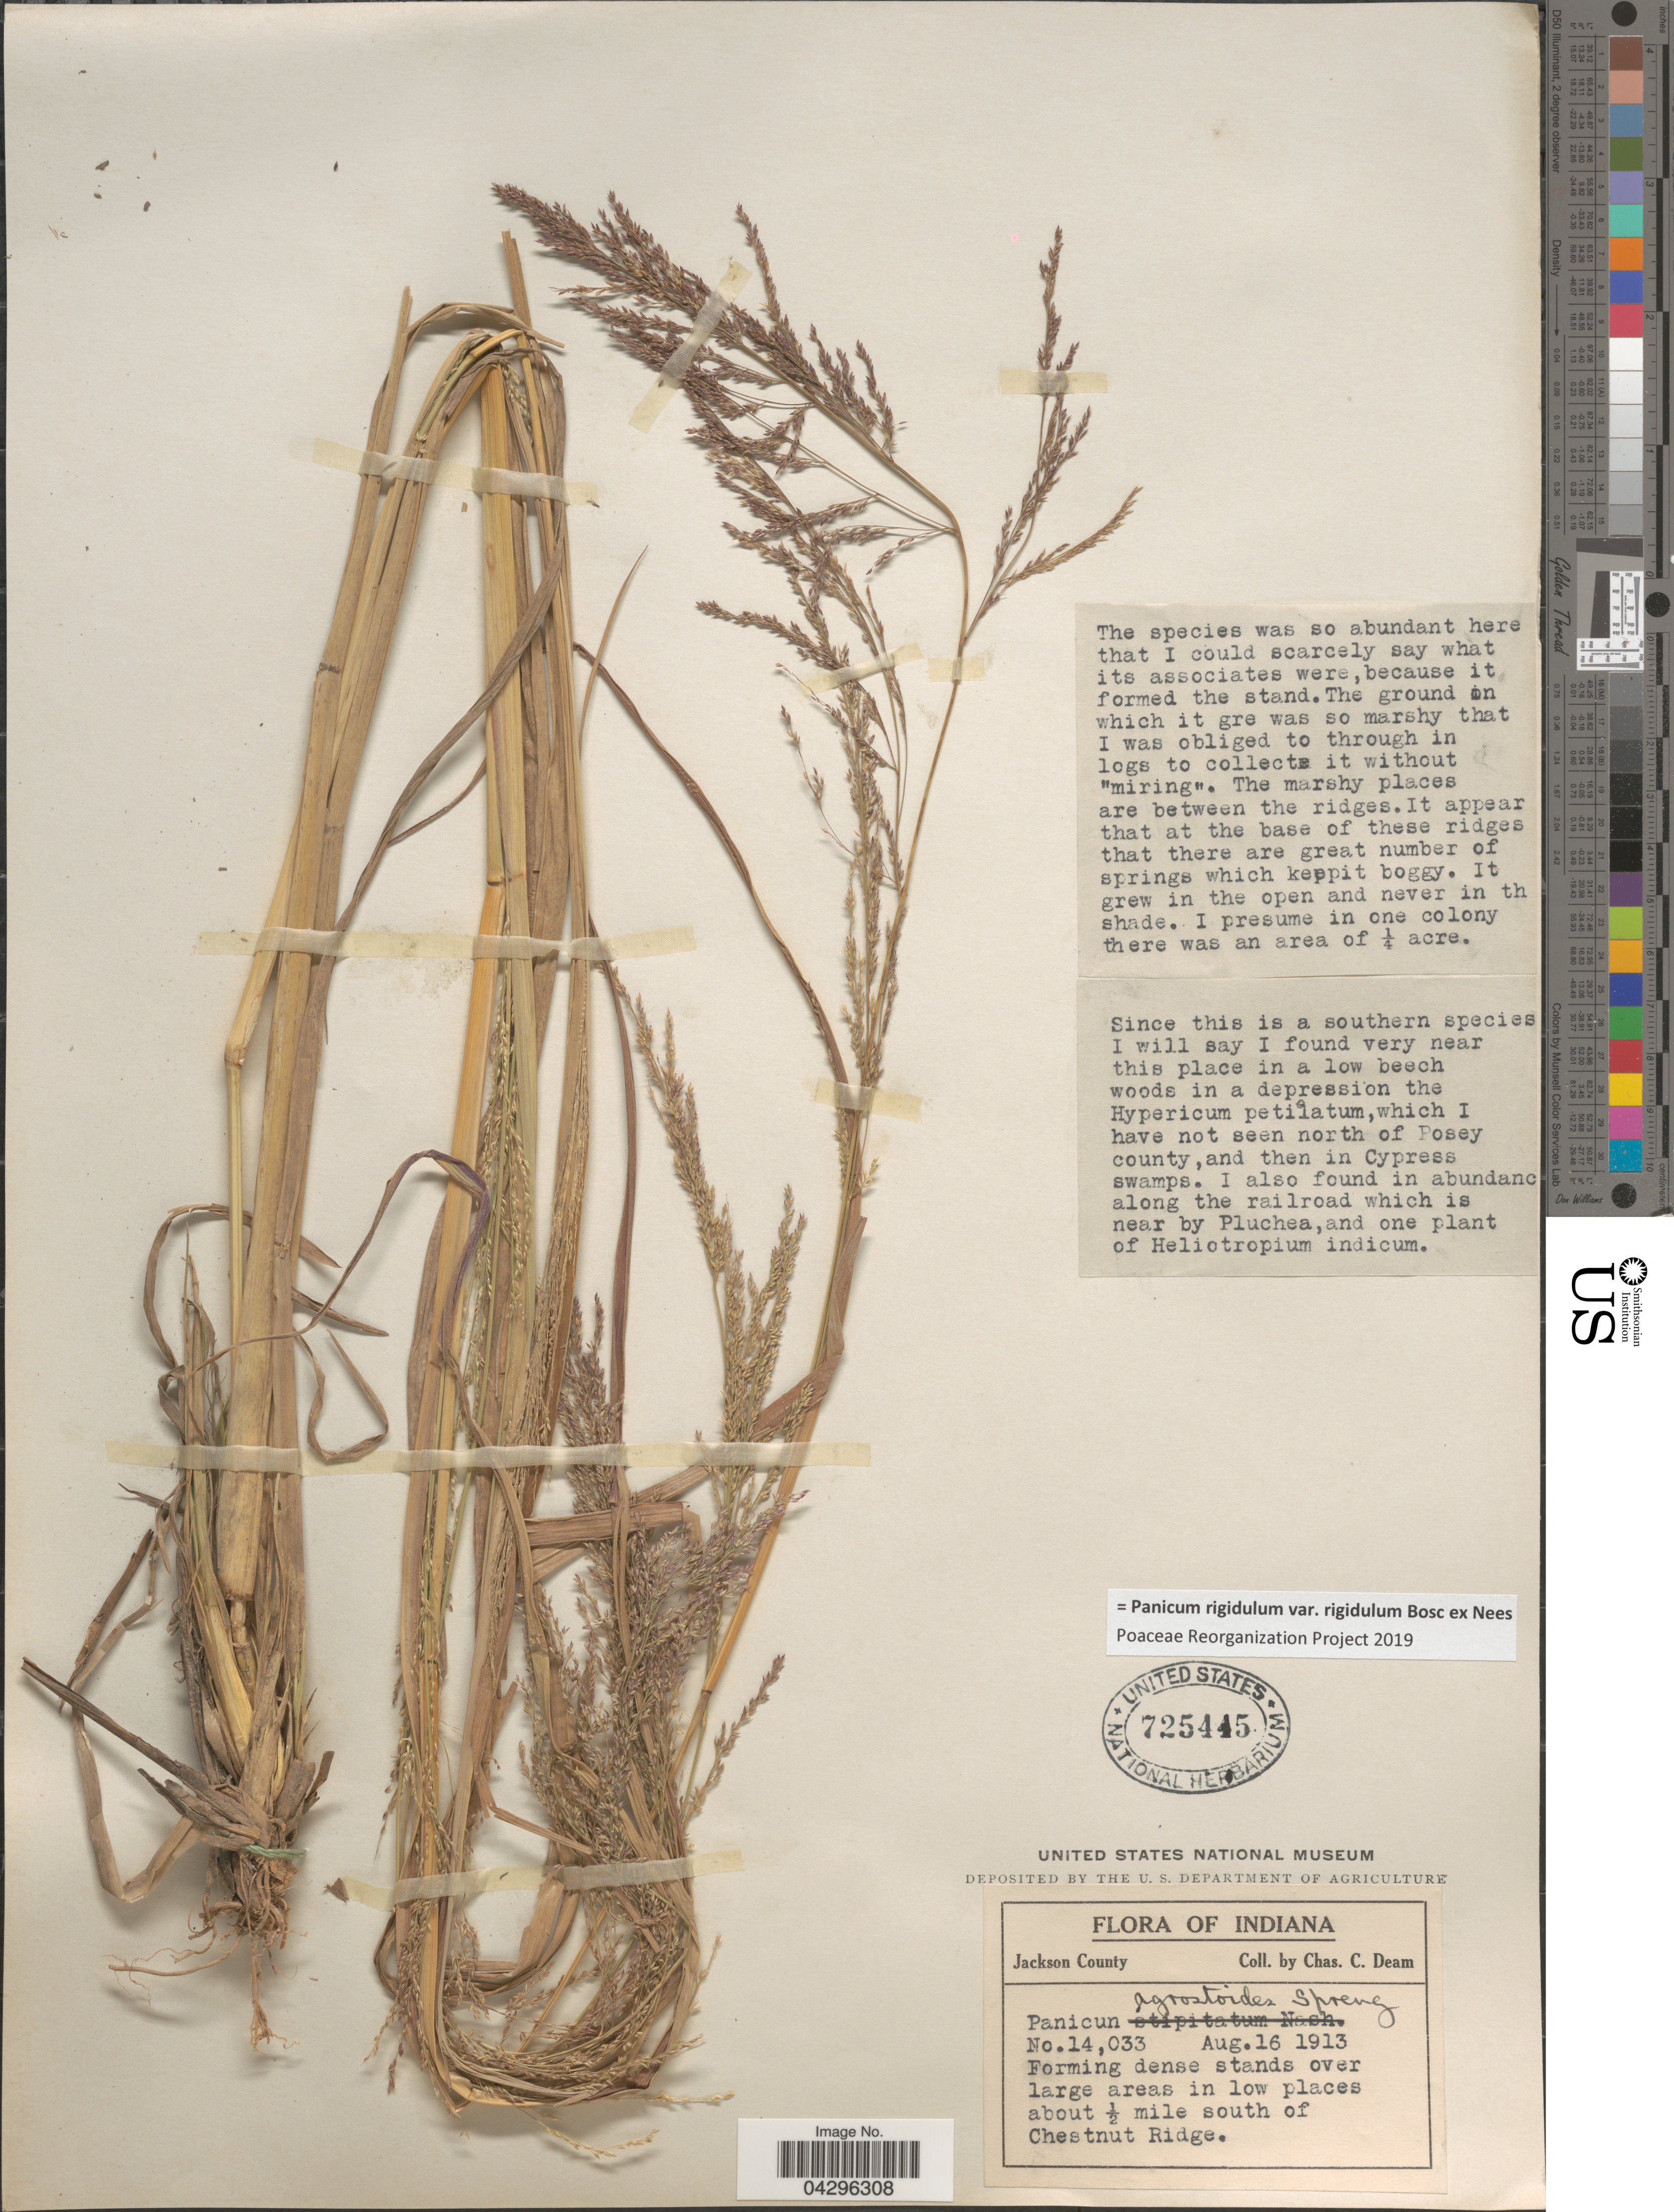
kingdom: Plantae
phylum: Tracheophyta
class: Liliopsida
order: Poales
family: Poaceae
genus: Panicum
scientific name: Panicum rigidulum var. rigidulum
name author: Bosc ex Nees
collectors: C. C. Deam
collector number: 14033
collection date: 1913-08-16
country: United States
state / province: Indiana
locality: Jackson County. Forming dense stands over large areas in low places about 1/2 mile south of Chestnut Ridge.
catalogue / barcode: US 725445